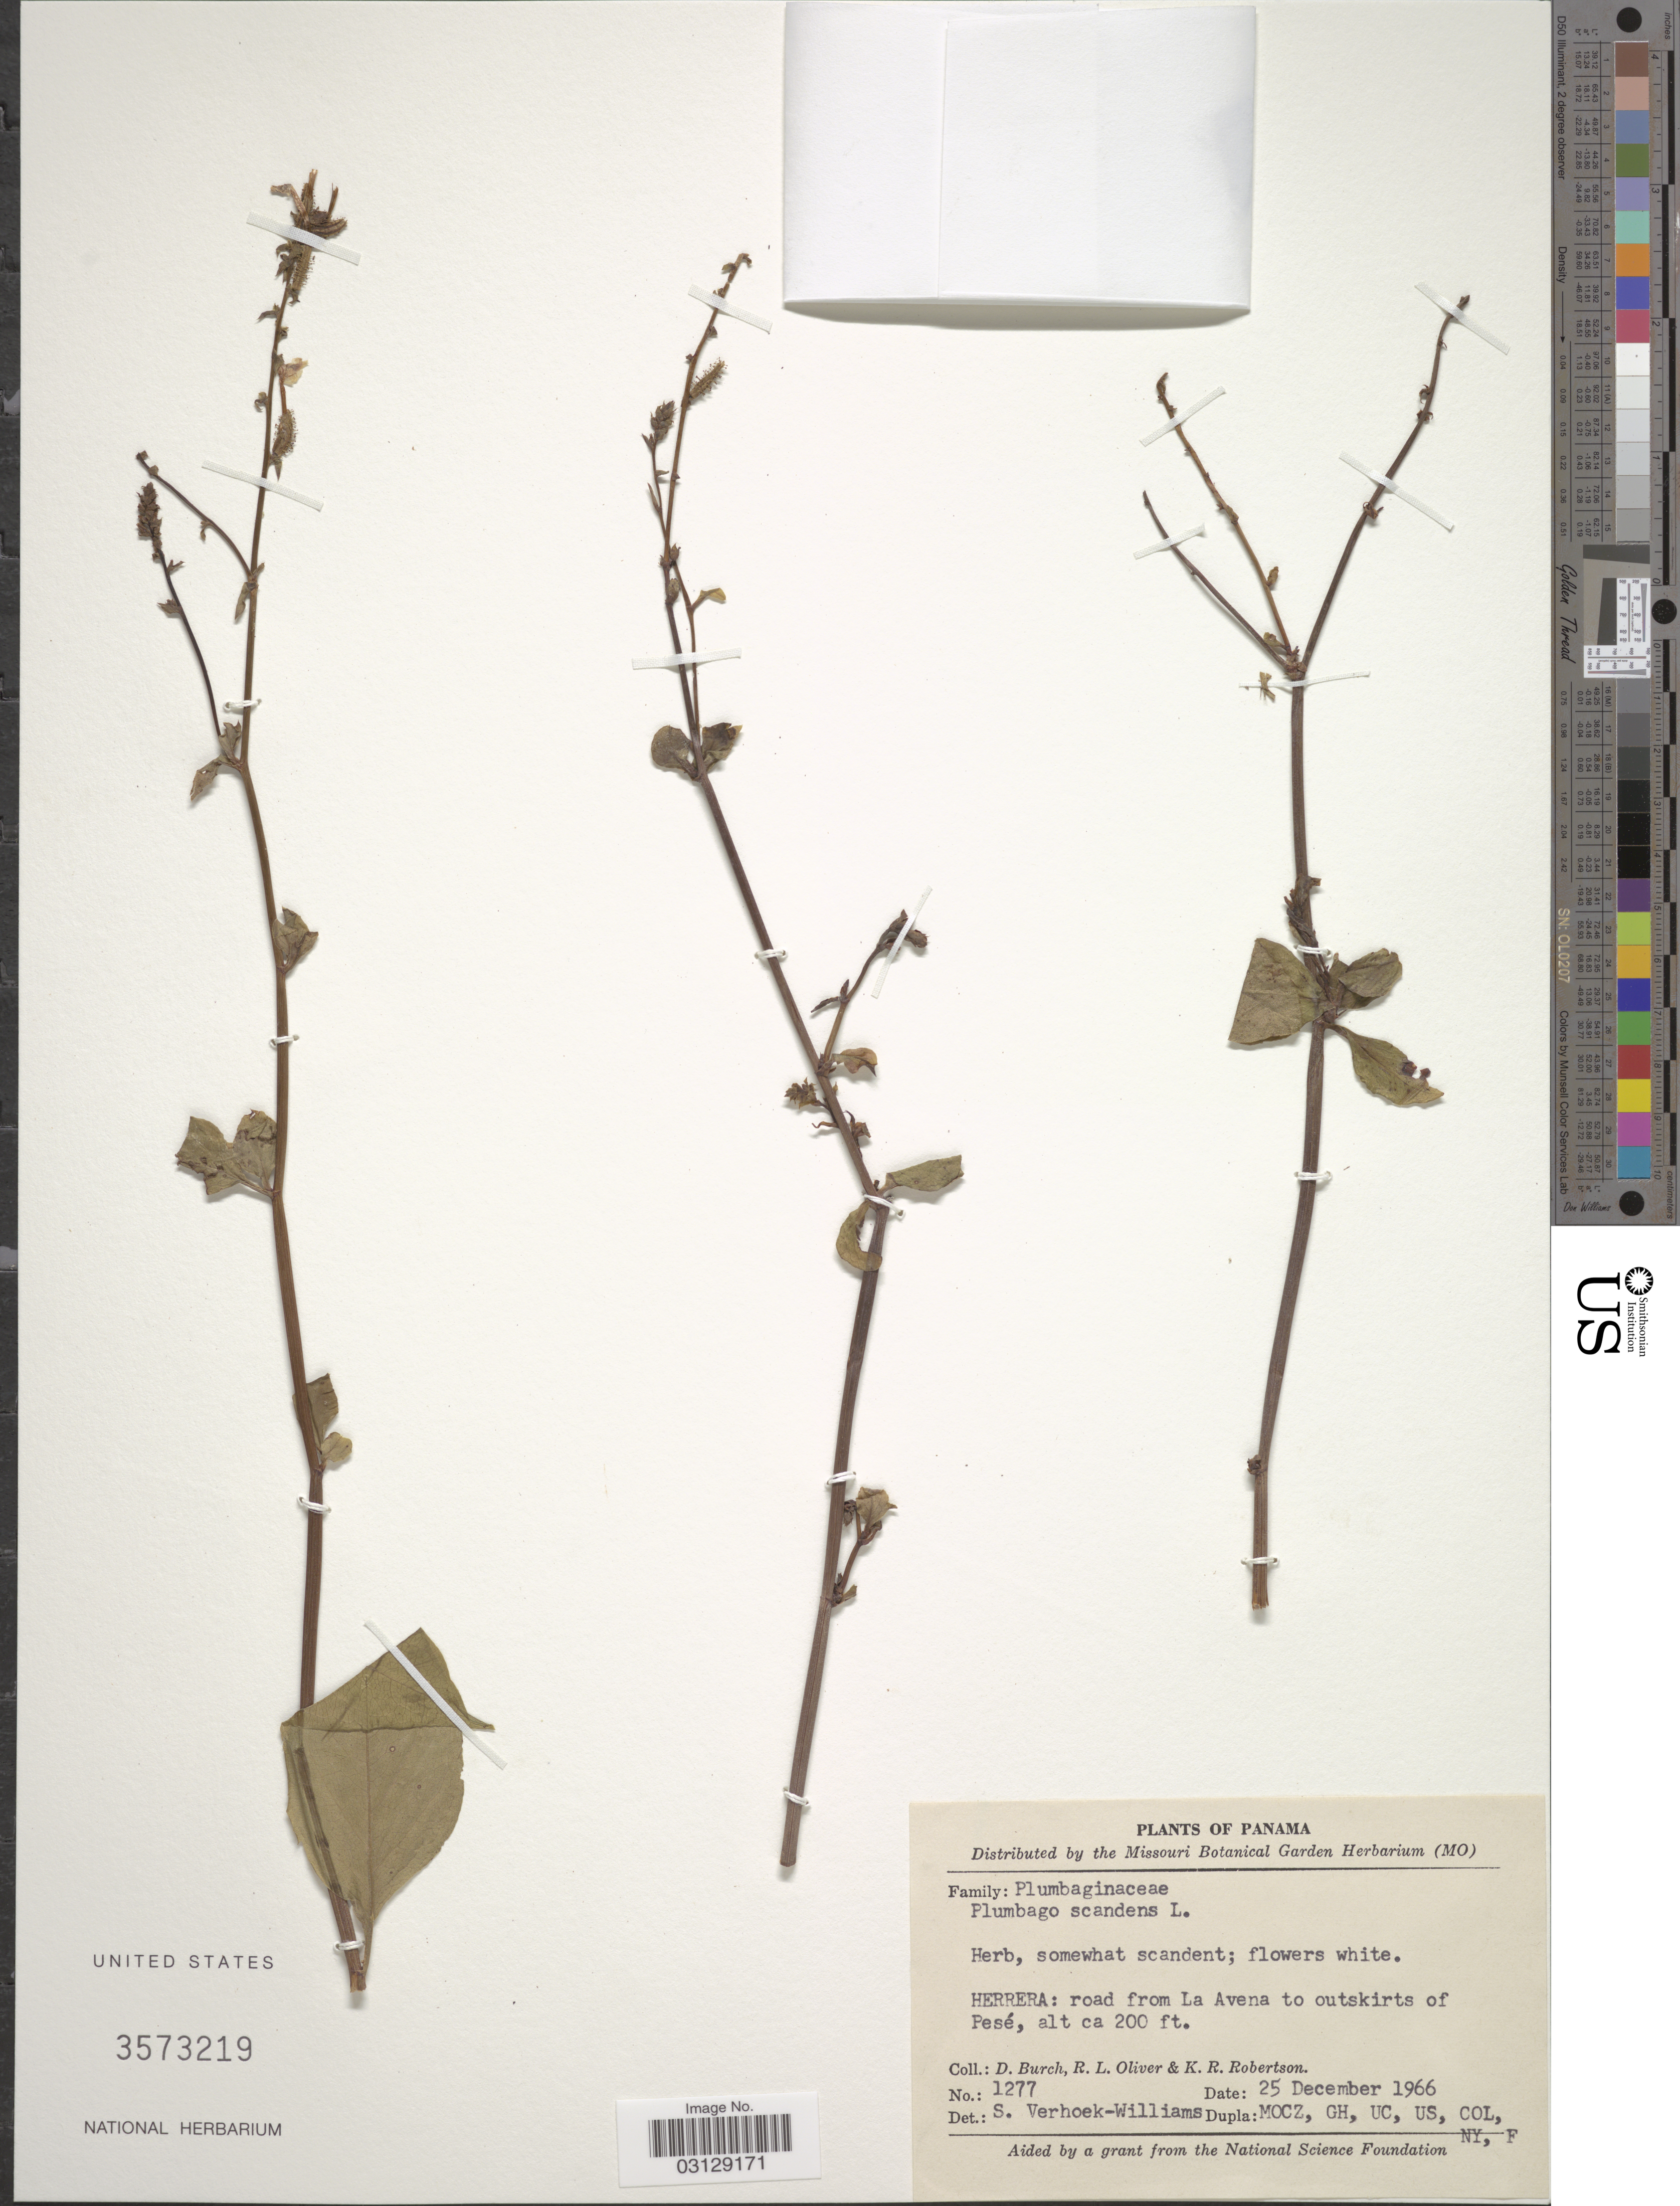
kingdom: Plantae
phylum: Tracheophyta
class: Magnoliopsida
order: Caryophyllales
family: Plumbaginaceae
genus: Plumbago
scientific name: Plumbago scandens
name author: L.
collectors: D. Burch, R. Oliver & K. Robertson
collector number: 1277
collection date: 1966-12-25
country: Panama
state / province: Herrera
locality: Road from La Avena to outskirts of Pesé.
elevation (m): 61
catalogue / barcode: US 3573219